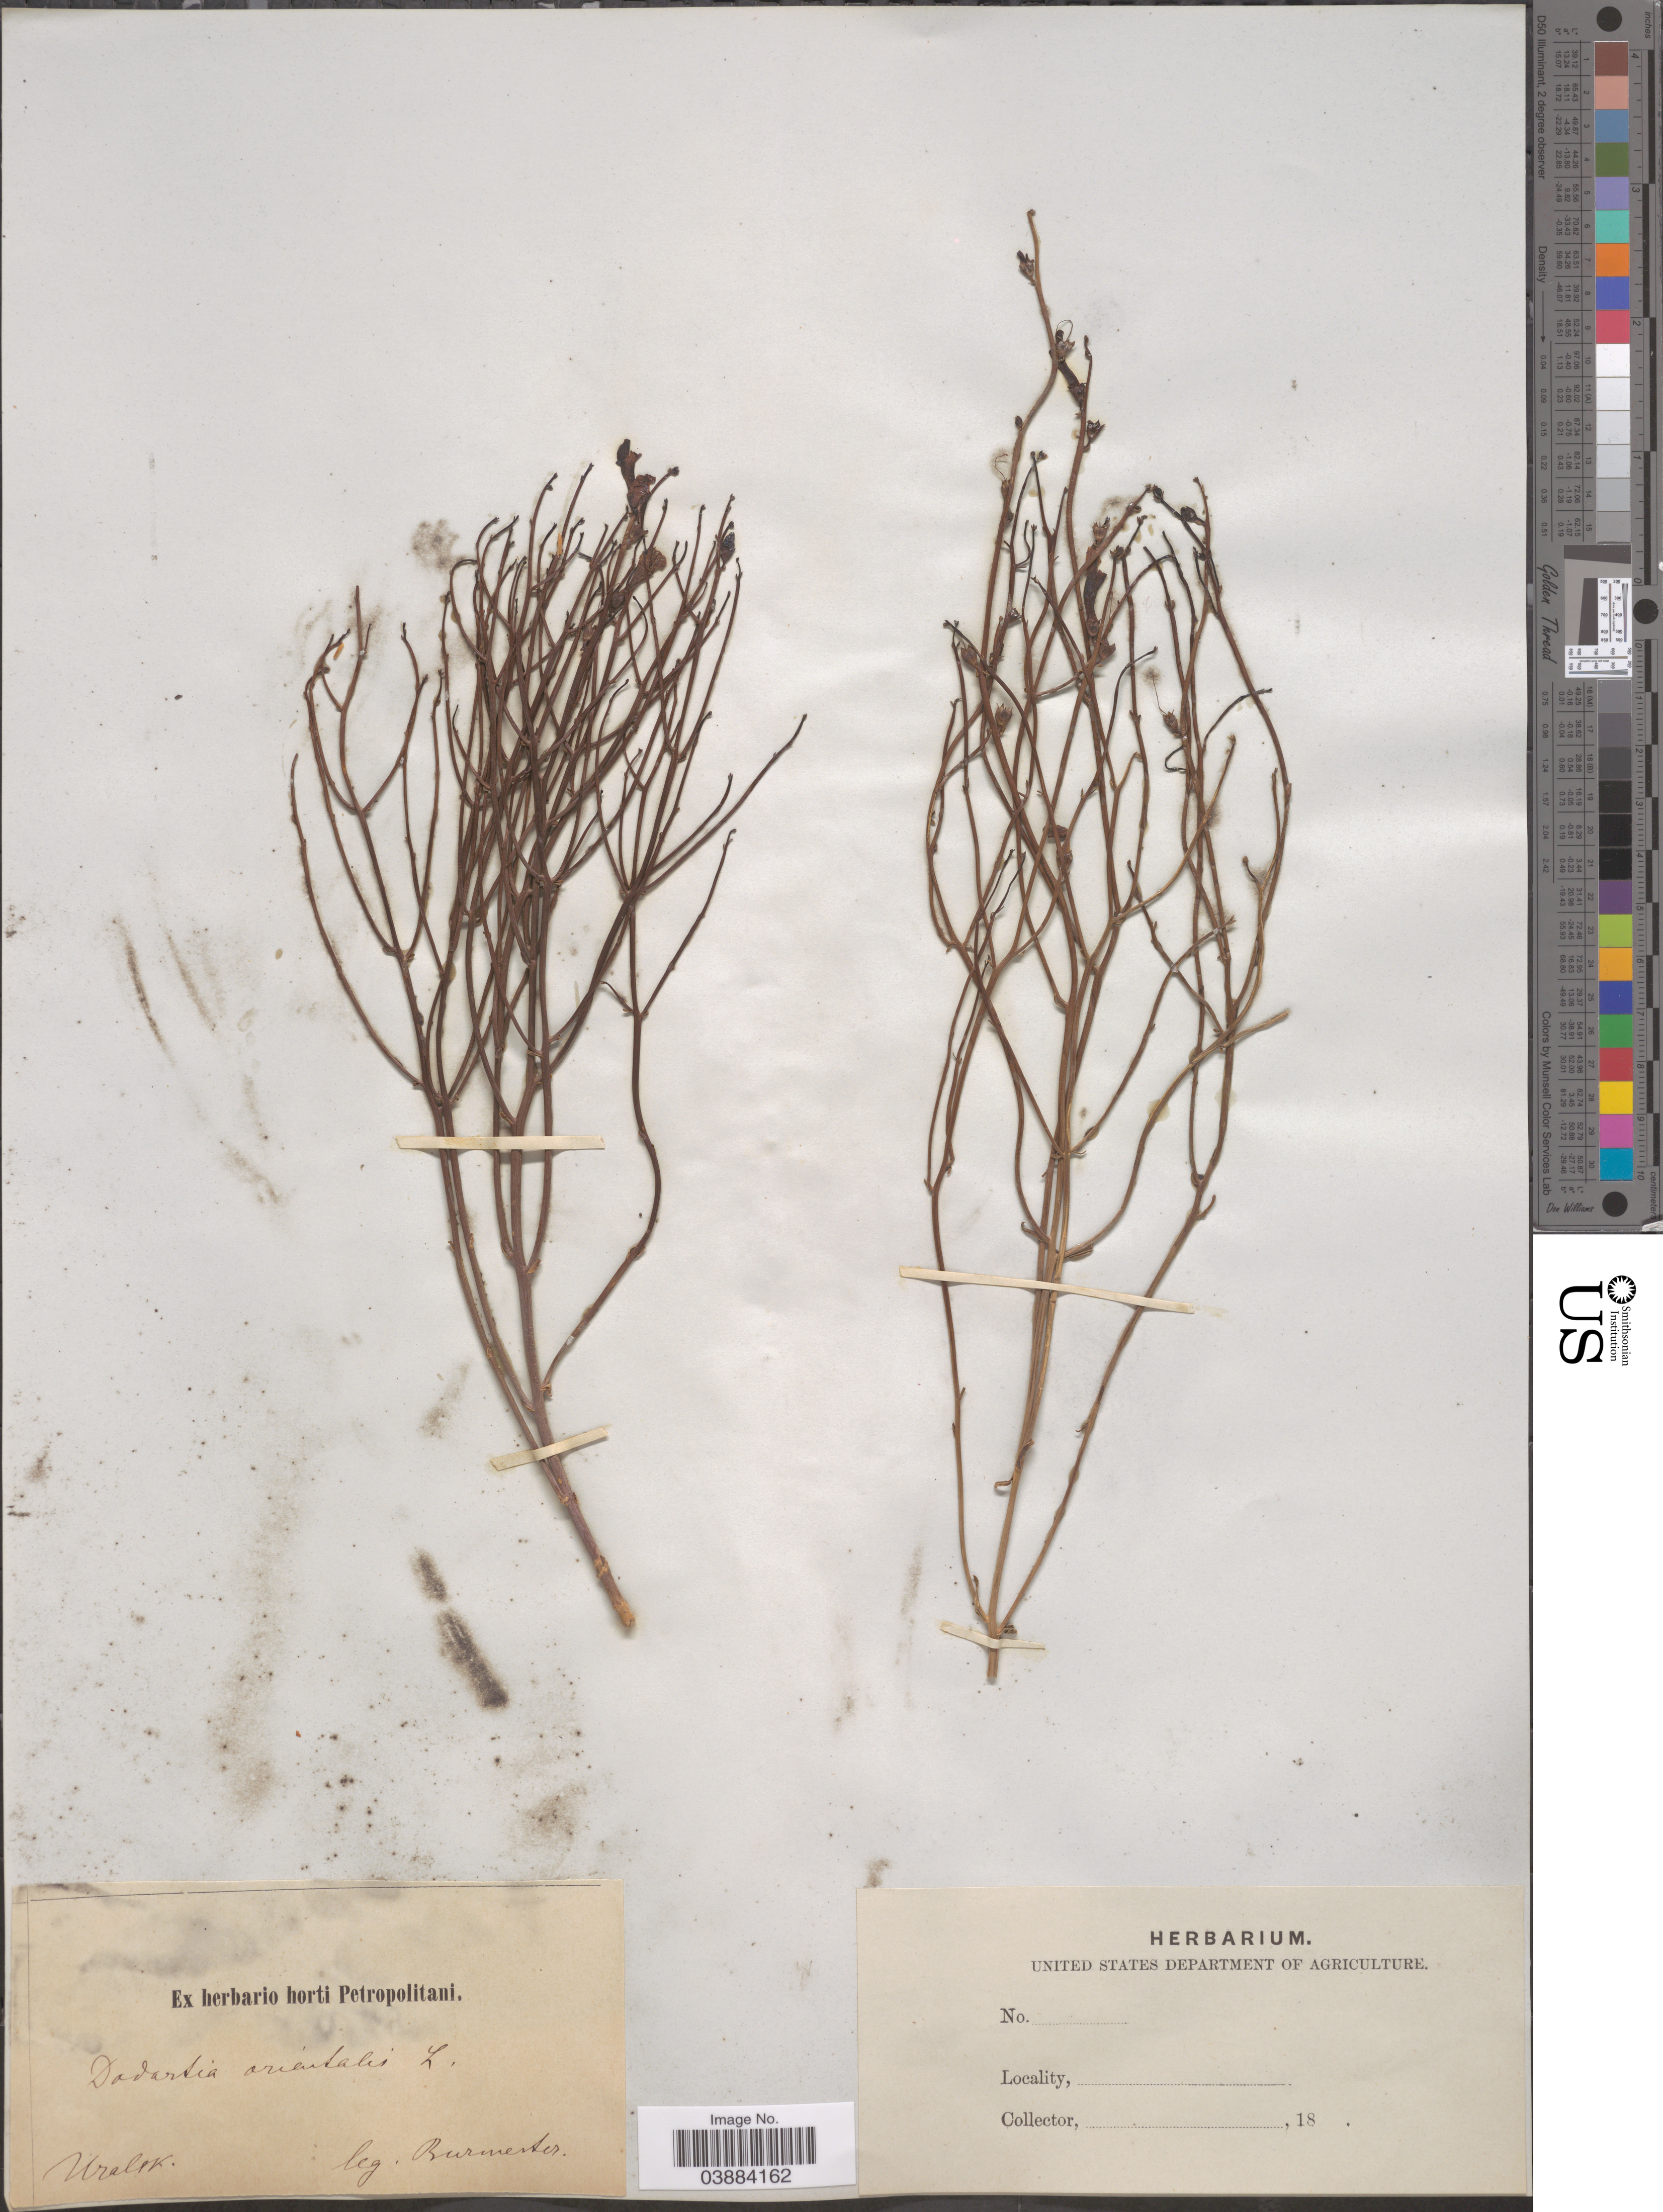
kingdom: Plantae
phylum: Tracheophyta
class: Magnoliopsida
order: Lamiales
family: Mazaceae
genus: Dodartia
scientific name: Dodartia orientalis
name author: L.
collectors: Burmester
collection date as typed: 18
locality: Uralik.